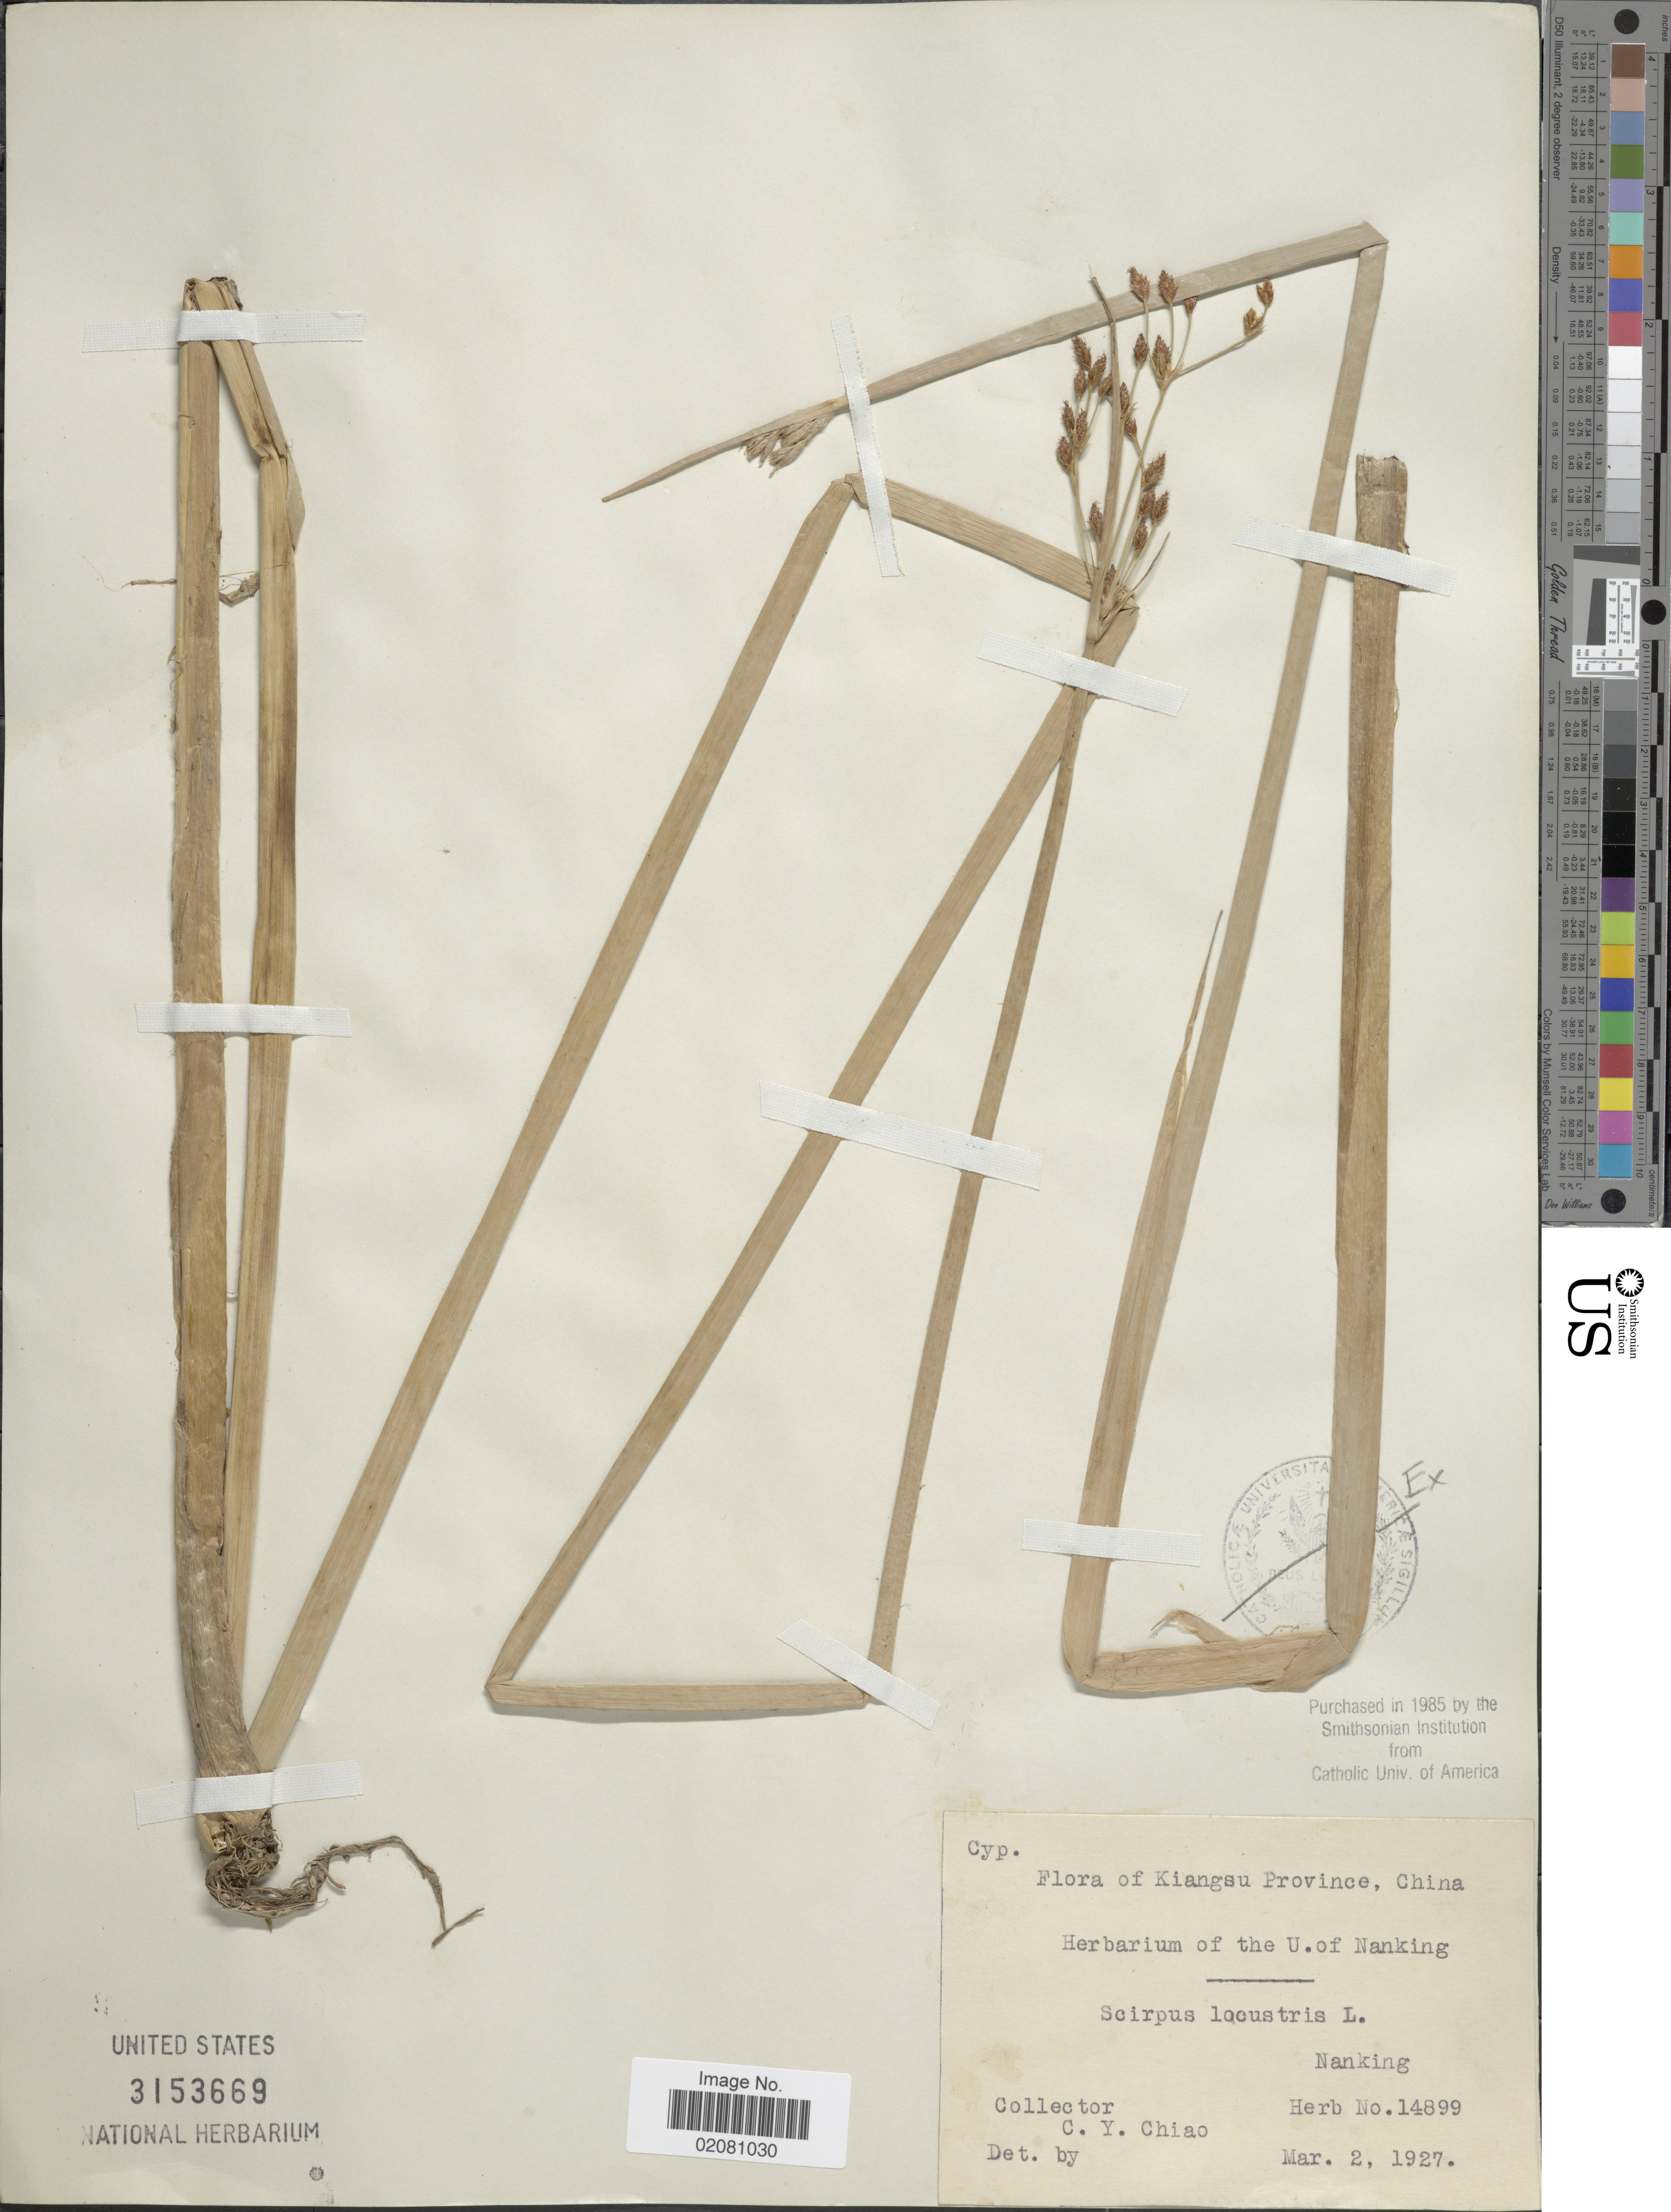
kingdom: Plantae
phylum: Tracheophyta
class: Liliopsida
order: Poales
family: Cyperaceae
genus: Schoenoplectus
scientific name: Schoenoplectus lacustris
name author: (L.) Palla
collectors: C. Y. Chiao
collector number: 14899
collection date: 1927-03-02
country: China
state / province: Jiangsu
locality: Kiangsu Province, China. Nanking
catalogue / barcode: US 3153669